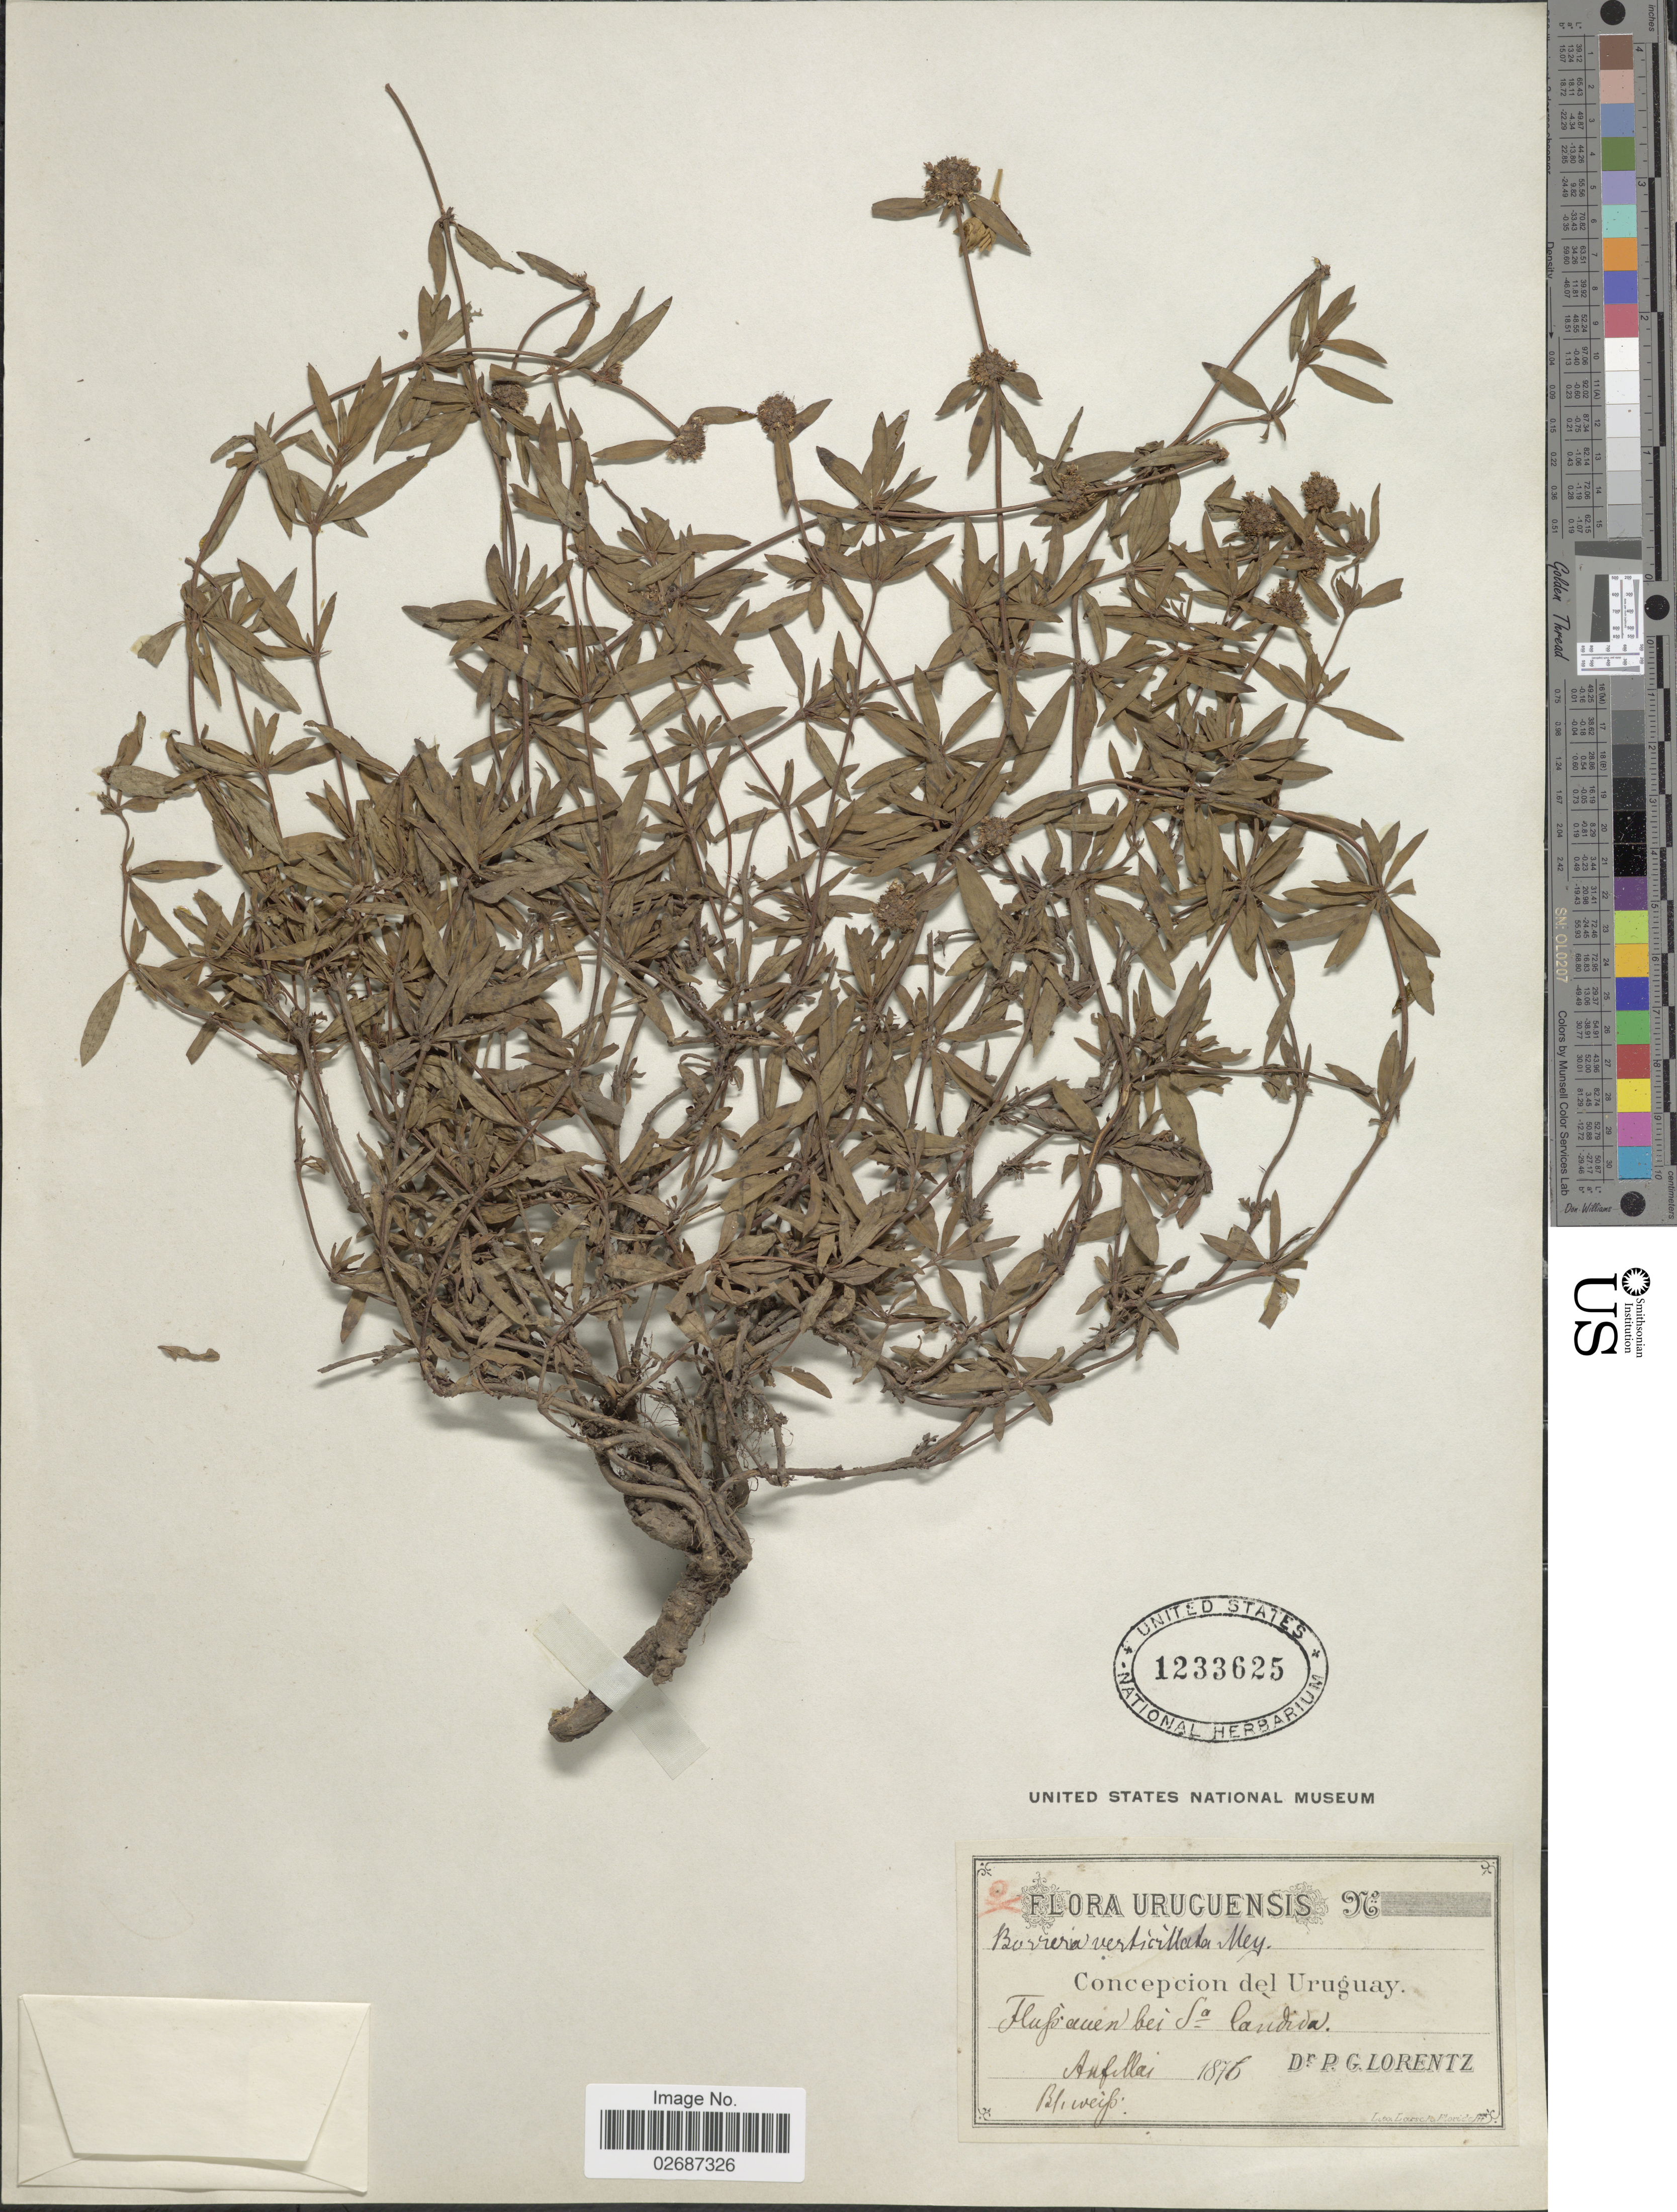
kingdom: Plantae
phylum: Tracheophyta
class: Magnoliopsida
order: Gentianales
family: Rubiaceae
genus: Borreria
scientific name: Borreria verticillata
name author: (L.) G. Mey.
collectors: P. G. Lorentz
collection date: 1876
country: Uruguay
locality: Concepcion del Uruguay, bei Sa. Candida, Anfillas [interpreted]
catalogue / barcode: US 1233625